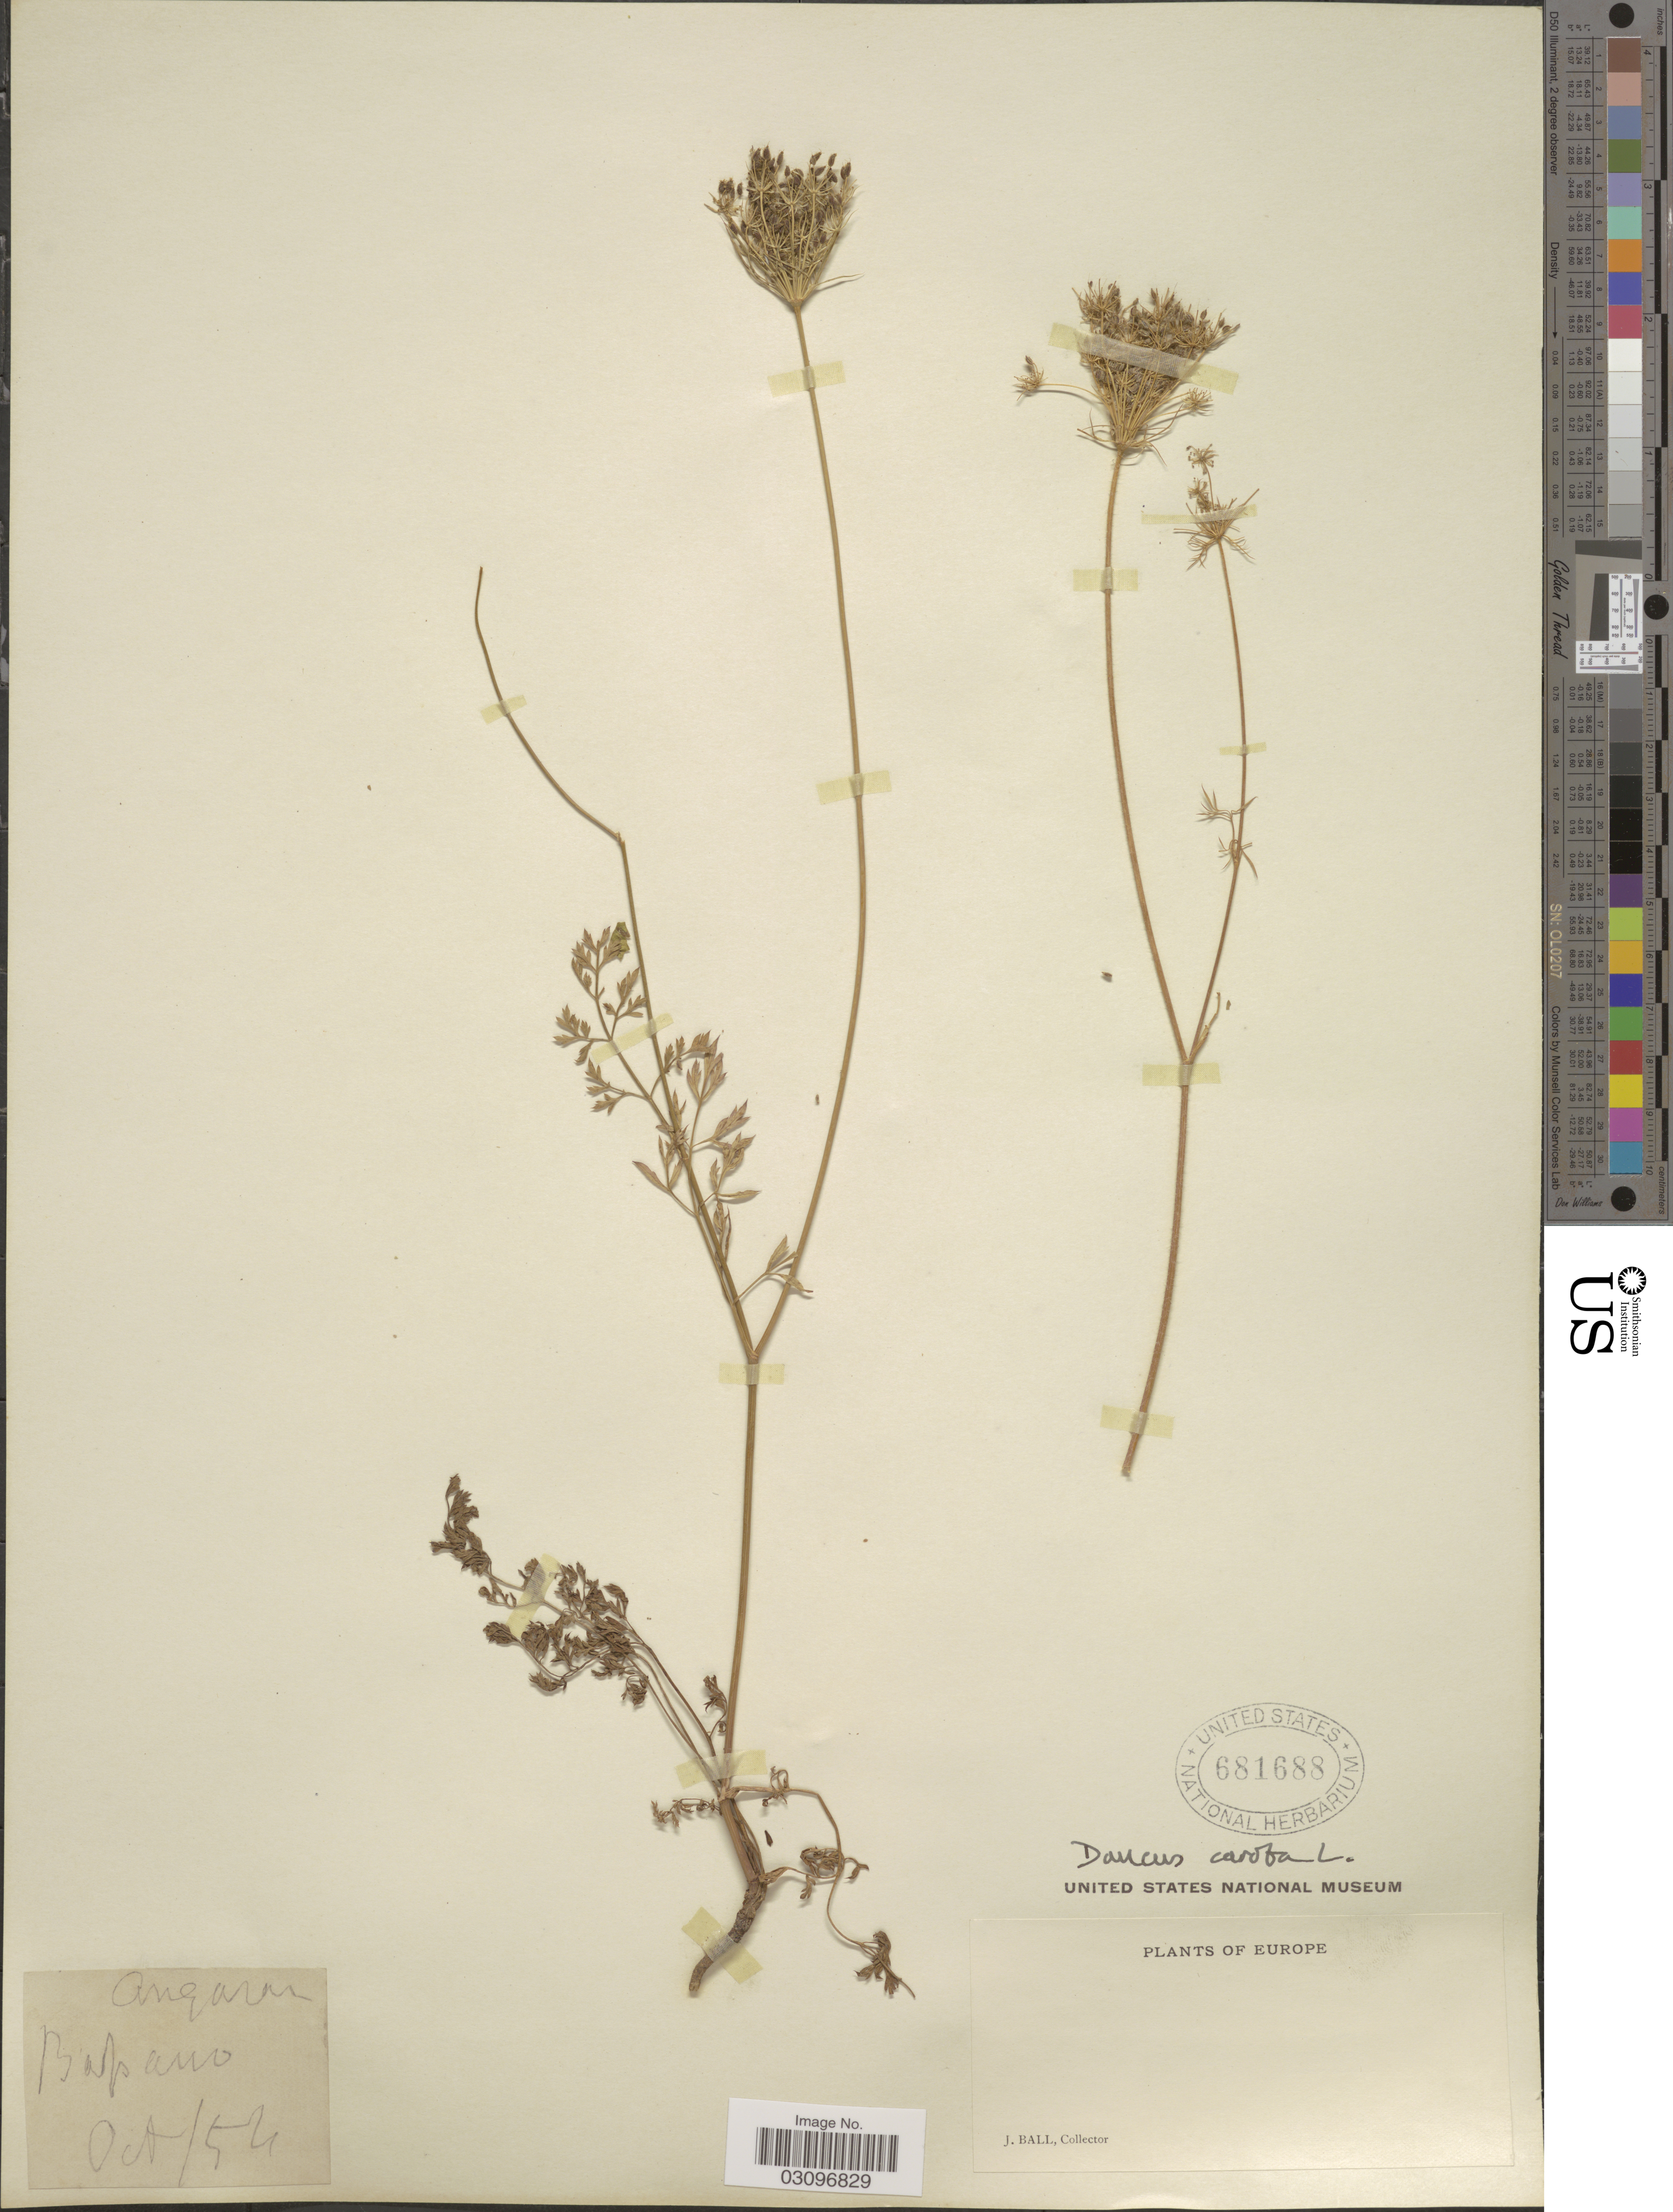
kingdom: Plantae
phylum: Tracheophyta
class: Magnoliopsida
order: Apiales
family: Apiaceae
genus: Daucus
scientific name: Daucus carota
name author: L.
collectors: J. Ball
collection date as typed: Transcribed d/m/y: /10/54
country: Italy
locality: Europe. Bassano.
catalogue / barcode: US 681688